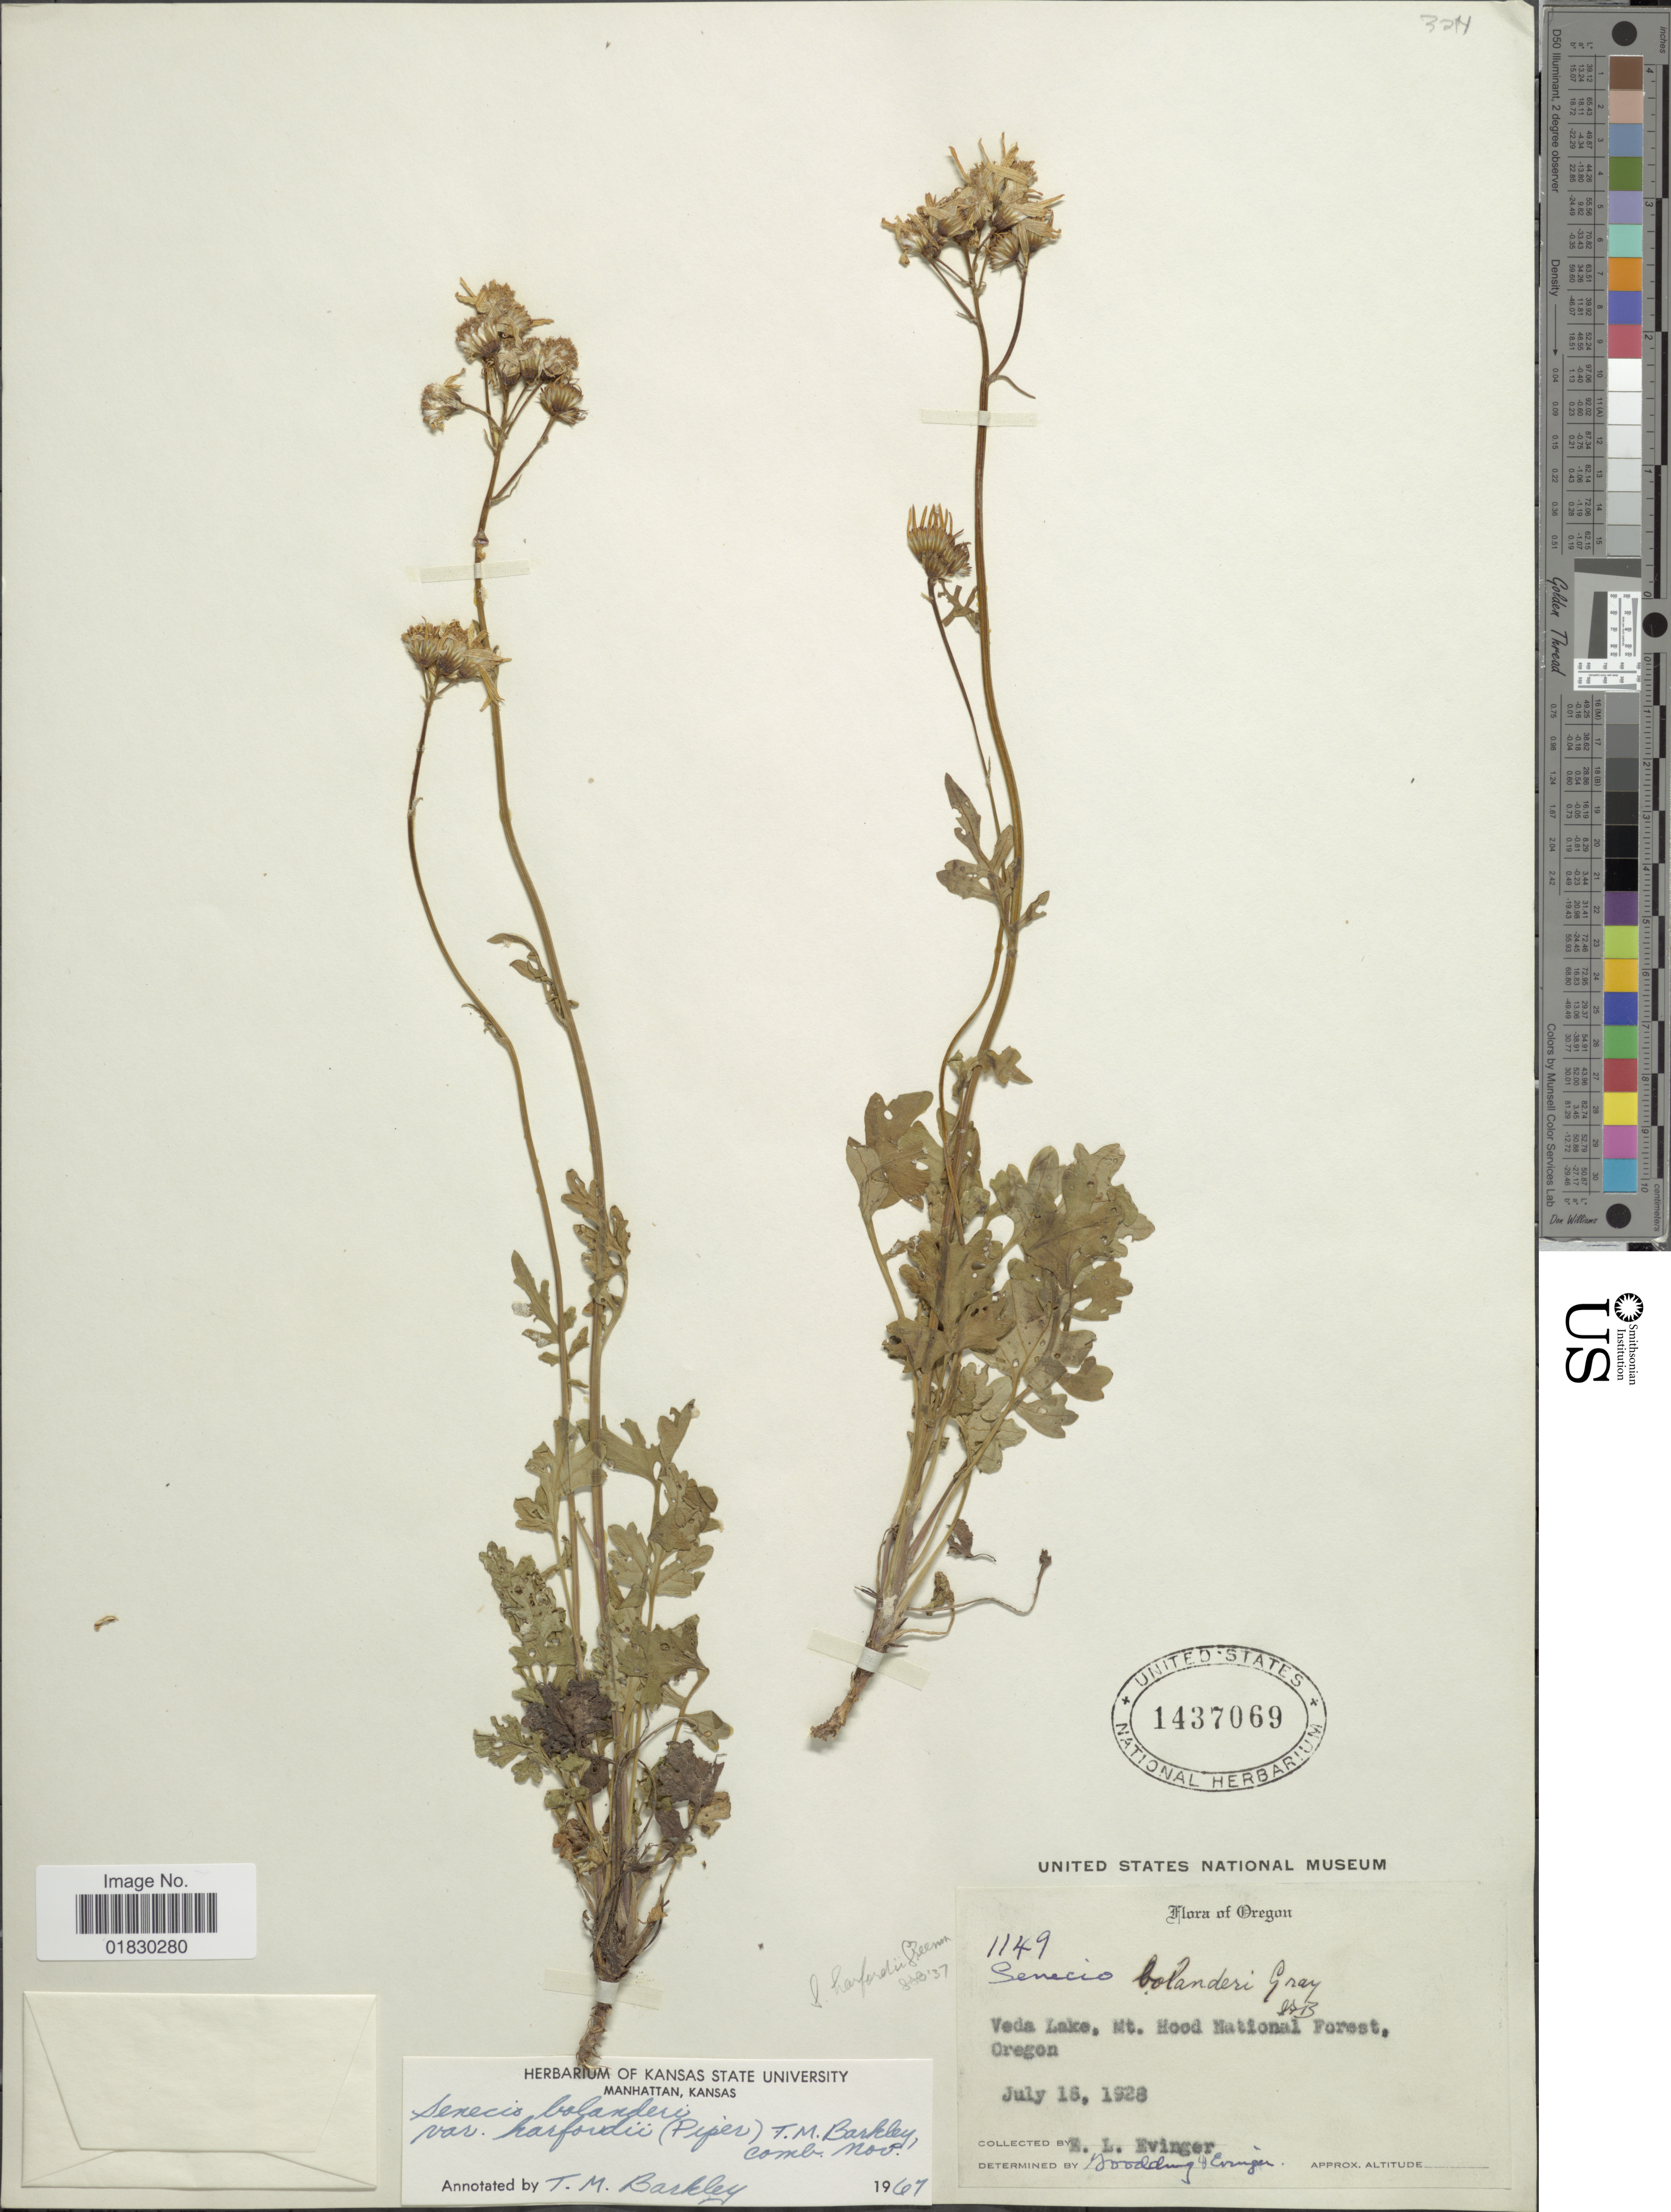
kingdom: Plantae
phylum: Tracheophyta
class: Magnoliopsida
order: Asterales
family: Asteraceae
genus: Packera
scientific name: Packera bolanderi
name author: (A. Gray) W.A. Weber & Á. Löve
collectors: E. Evinger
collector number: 1149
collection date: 1928-07-16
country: United States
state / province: Oregon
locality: Veda Lake, Mt. Hood National Forest, Oregon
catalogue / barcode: US 1437069